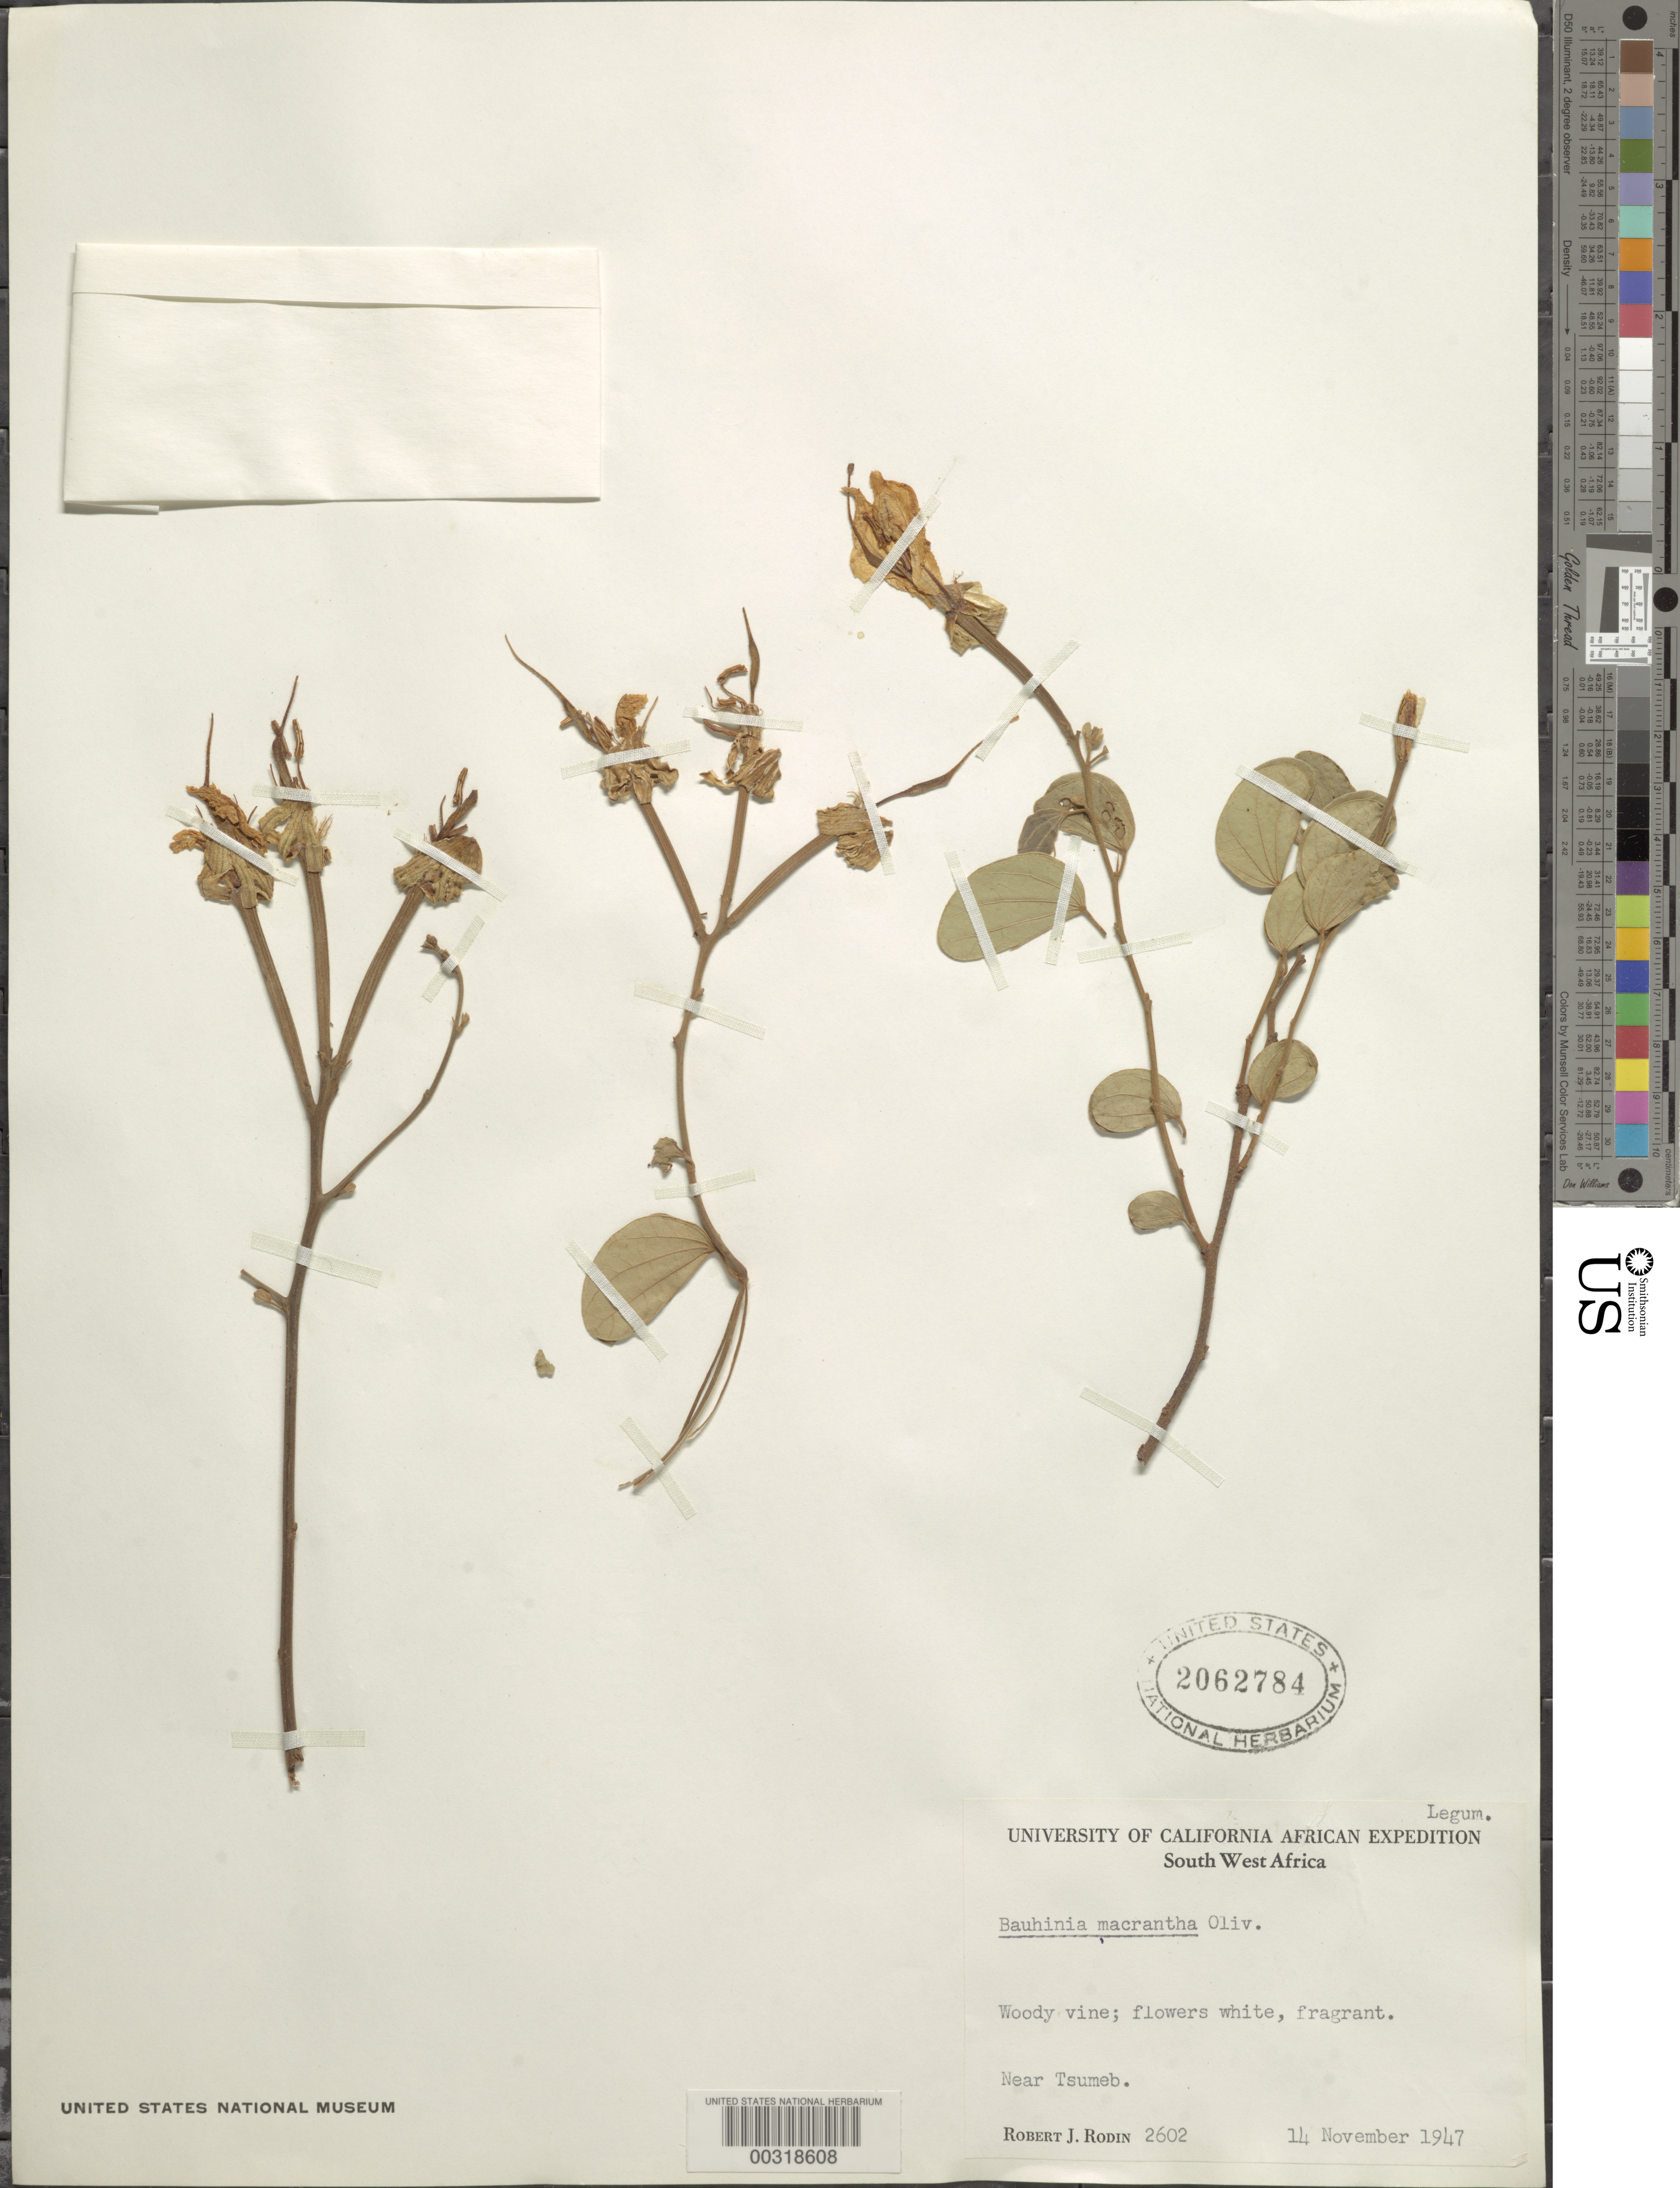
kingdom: Plantae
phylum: Tracheophyta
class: Magnoliopsida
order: Fabales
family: Fabaceae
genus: Bauhinia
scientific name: Bauhinia macrantha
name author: Oliv.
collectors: R. J. Rodin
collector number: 2602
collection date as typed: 14 Nov 1947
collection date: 1947-11-14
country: Namibia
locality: Near tsumeb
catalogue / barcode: US 2062784